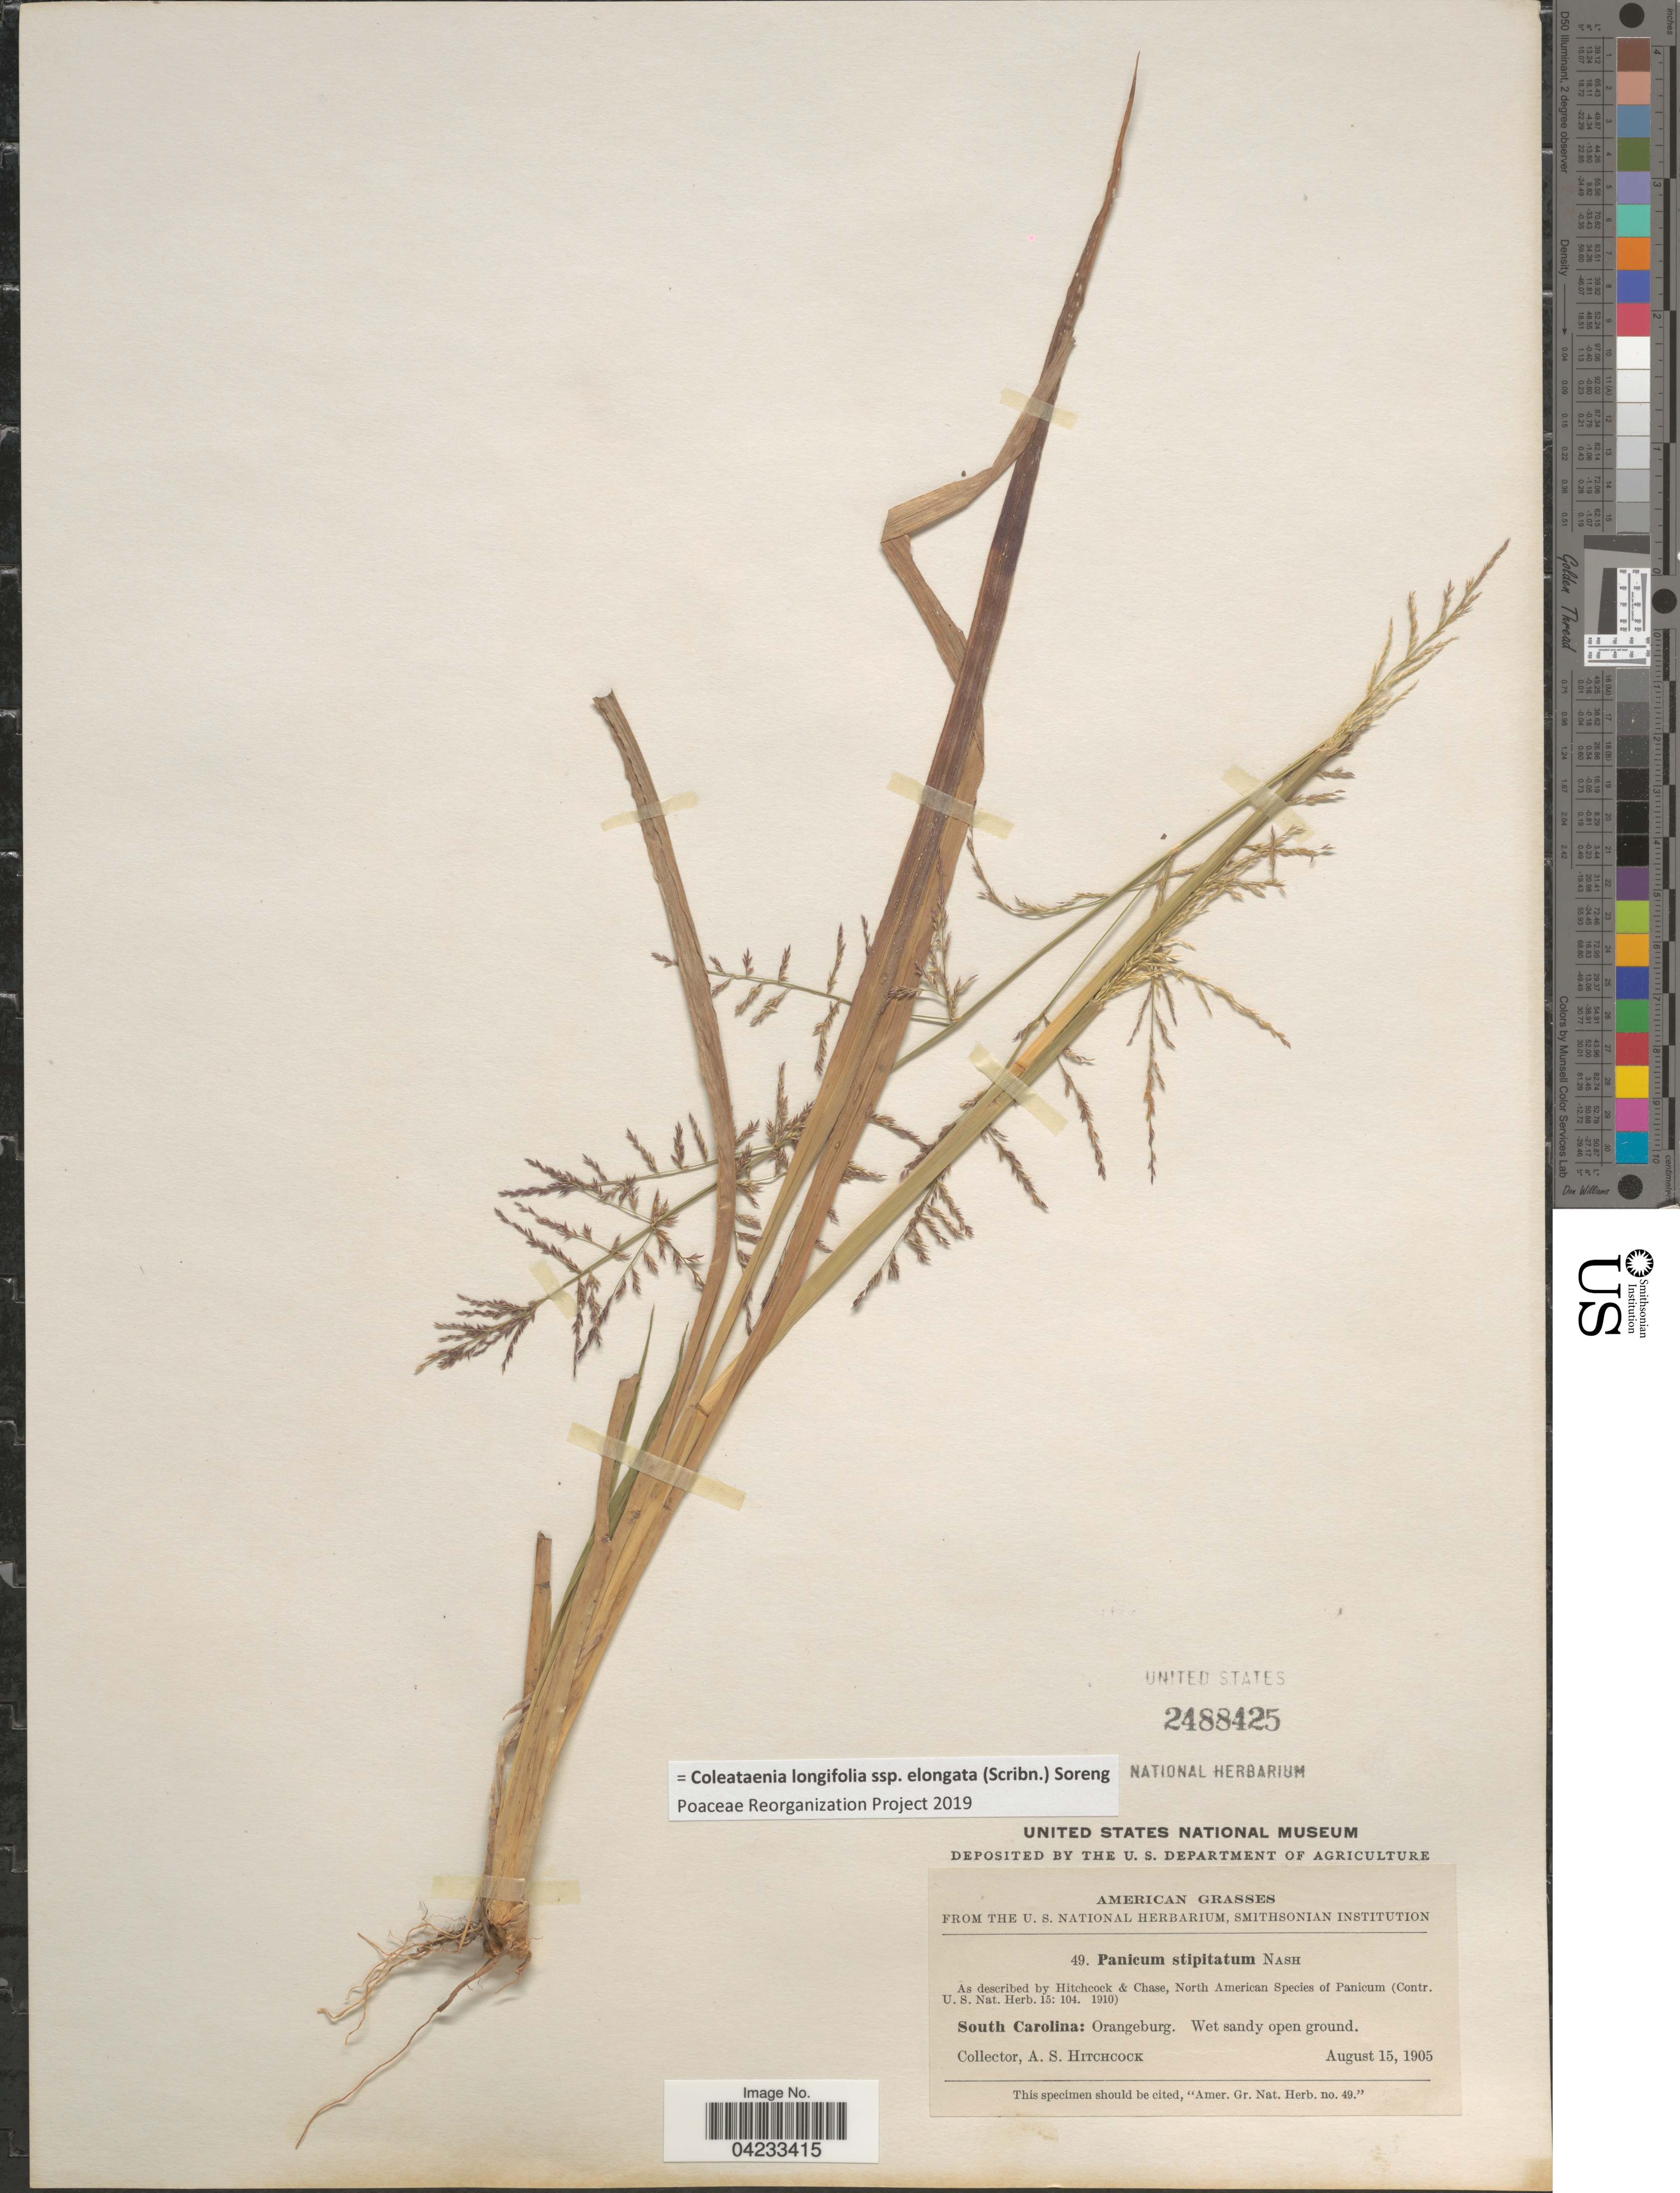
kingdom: Plantae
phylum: Tracheophyta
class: Liliopsida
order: Poales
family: Poaceae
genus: Coleataenia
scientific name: Coleataenia longifolia subsp. elongata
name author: (Scribn.) Soreng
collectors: A. S. Hitchcock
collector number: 49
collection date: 1905-08-15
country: United States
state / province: South Carolina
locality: Orangeburg.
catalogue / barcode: US 2488425